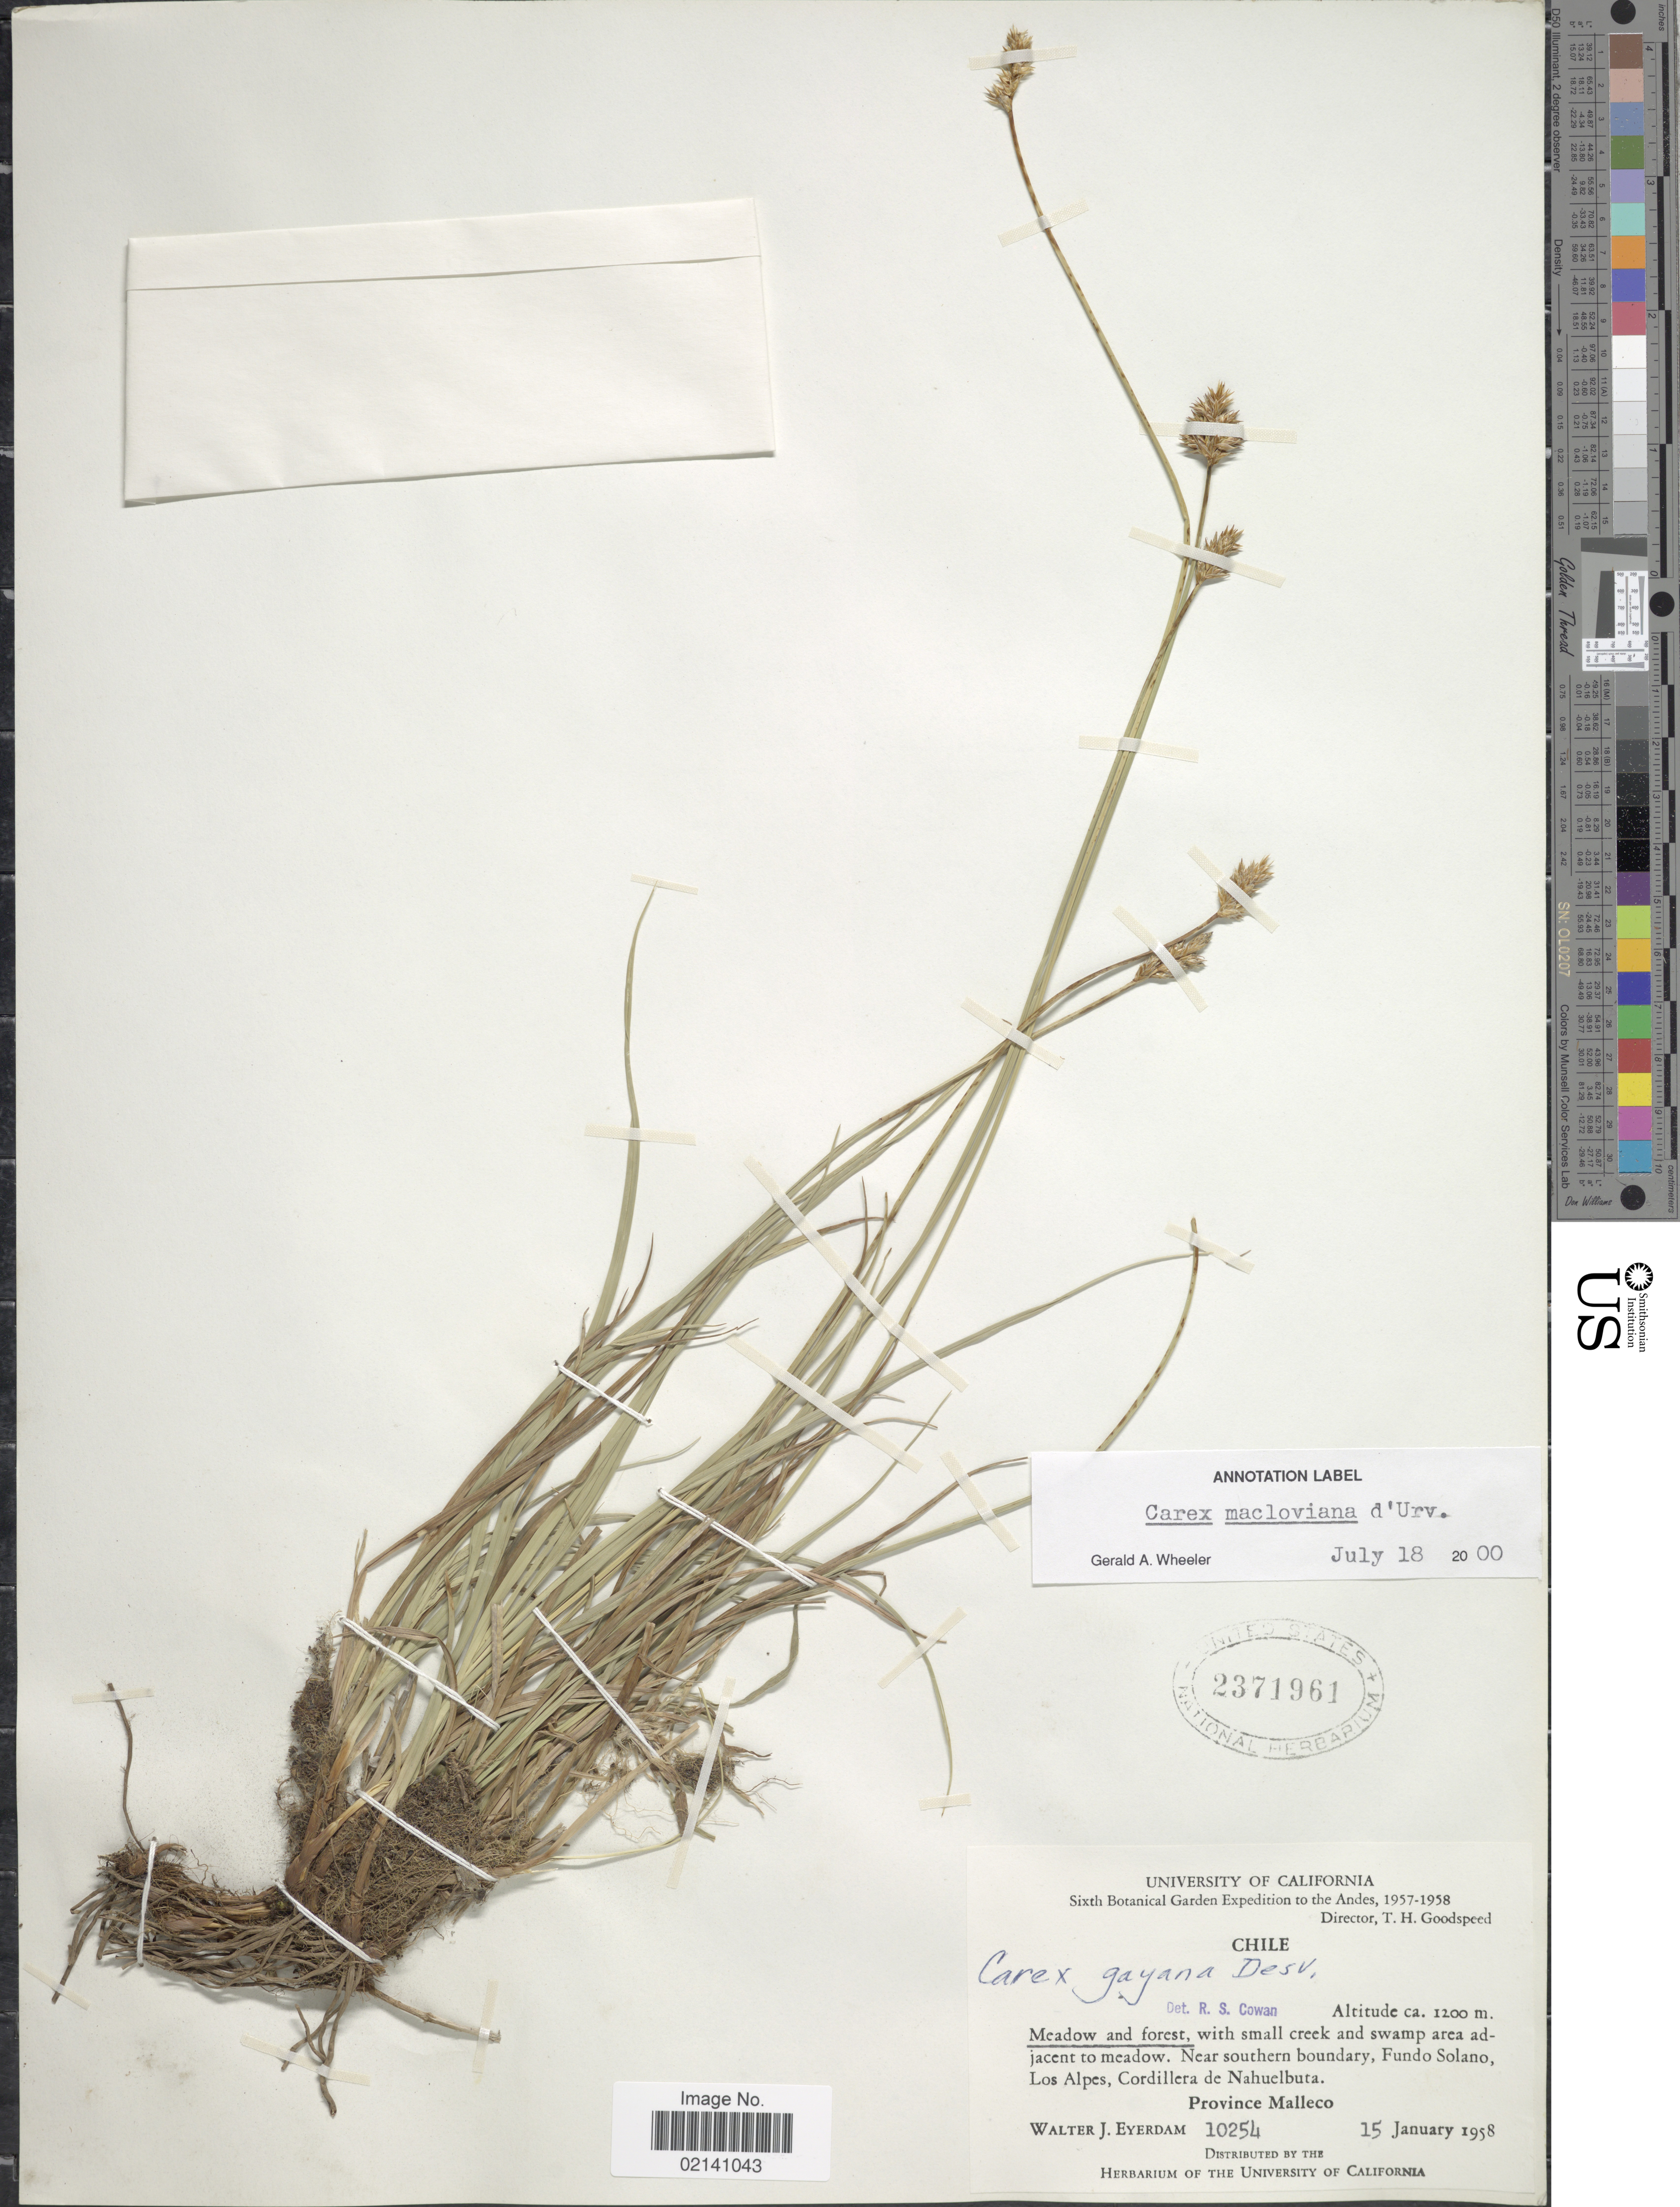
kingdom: Plantae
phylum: Tracheophyta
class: Liliopsida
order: Poales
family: Cyperaceae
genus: Carex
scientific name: Carex macloviana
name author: d'Urv.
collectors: W. J. Eyerdam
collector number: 10254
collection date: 1958-01-15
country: Chile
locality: Near southern boundary, Fundo Solano, Los Alpes, Cordillera Nahuelbuta, Province Malleco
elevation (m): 1200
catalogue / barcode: US 2371961